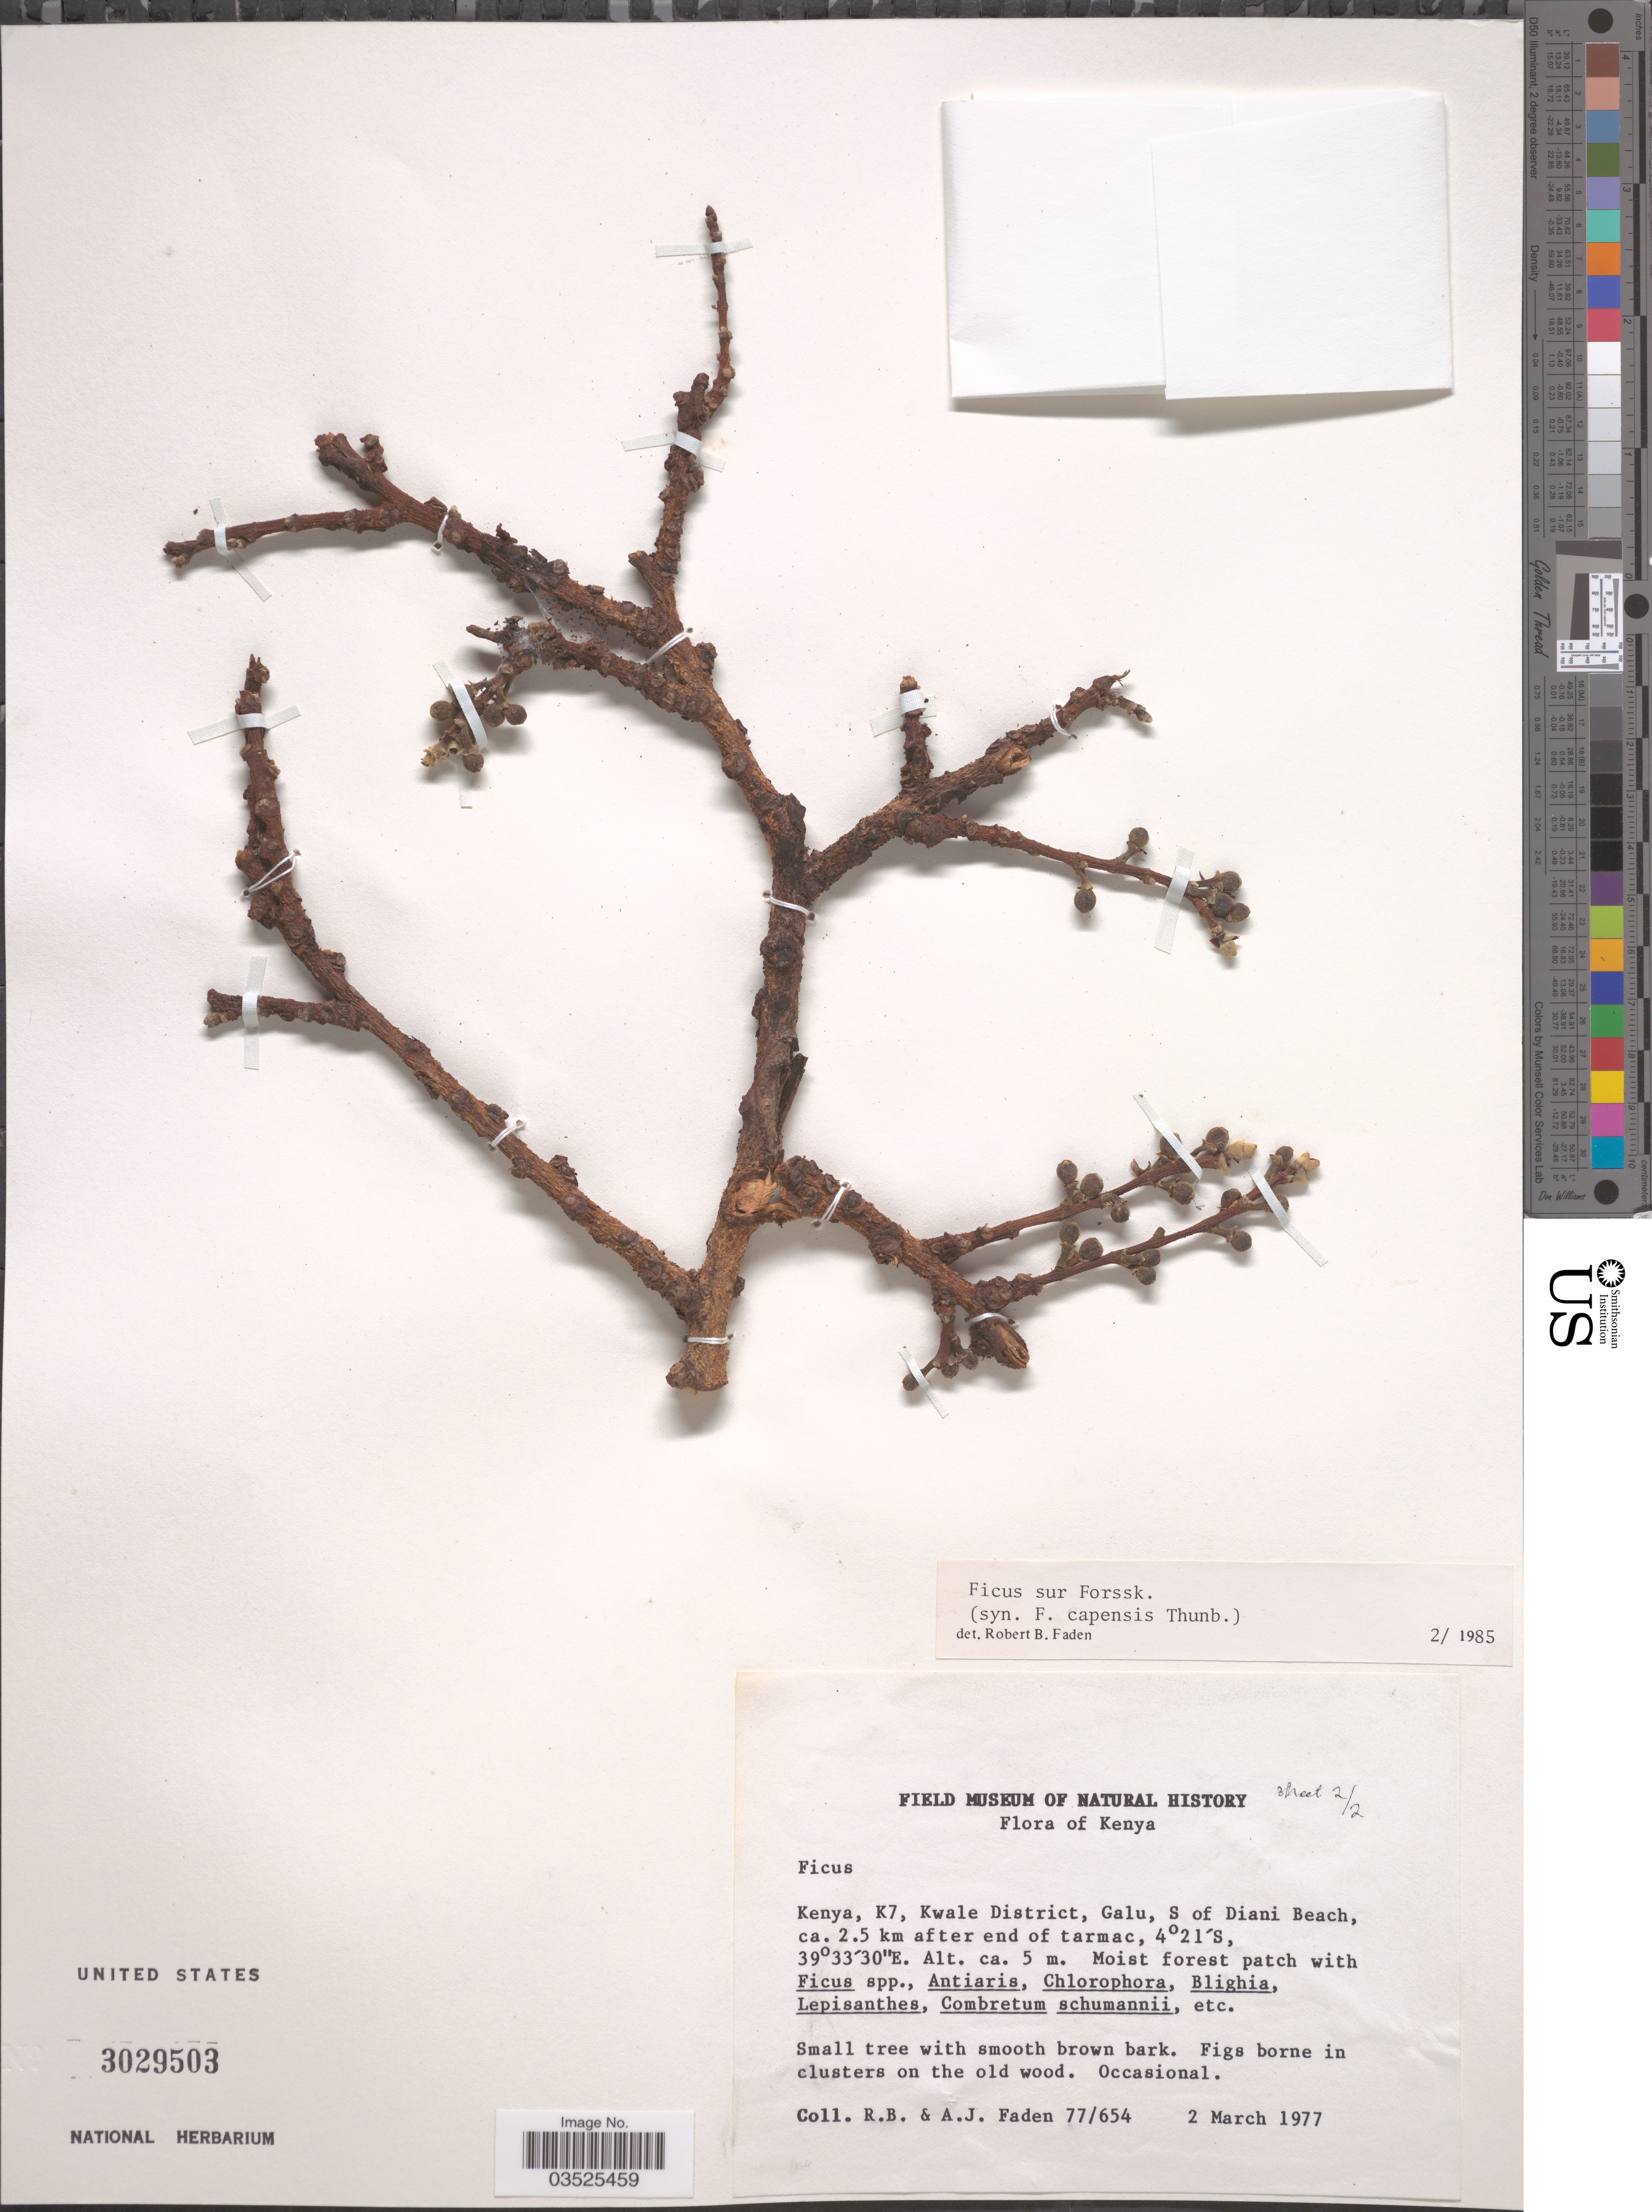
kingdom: Plantae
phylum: Tracheophyta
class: Magnoliopsida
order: Rosales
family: Moraceae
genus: Ficus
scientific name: Ficus sur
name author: Forssk.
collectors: R. B. Faden & A. J. Faden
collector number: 77/654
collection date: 1977-03-02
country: Kenya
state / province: Kwale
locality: K7, Kwale District, Galu, S of Diani Beach, ca. 2.5 km after end of tarmac.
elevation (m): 5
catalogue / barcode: US 3029503